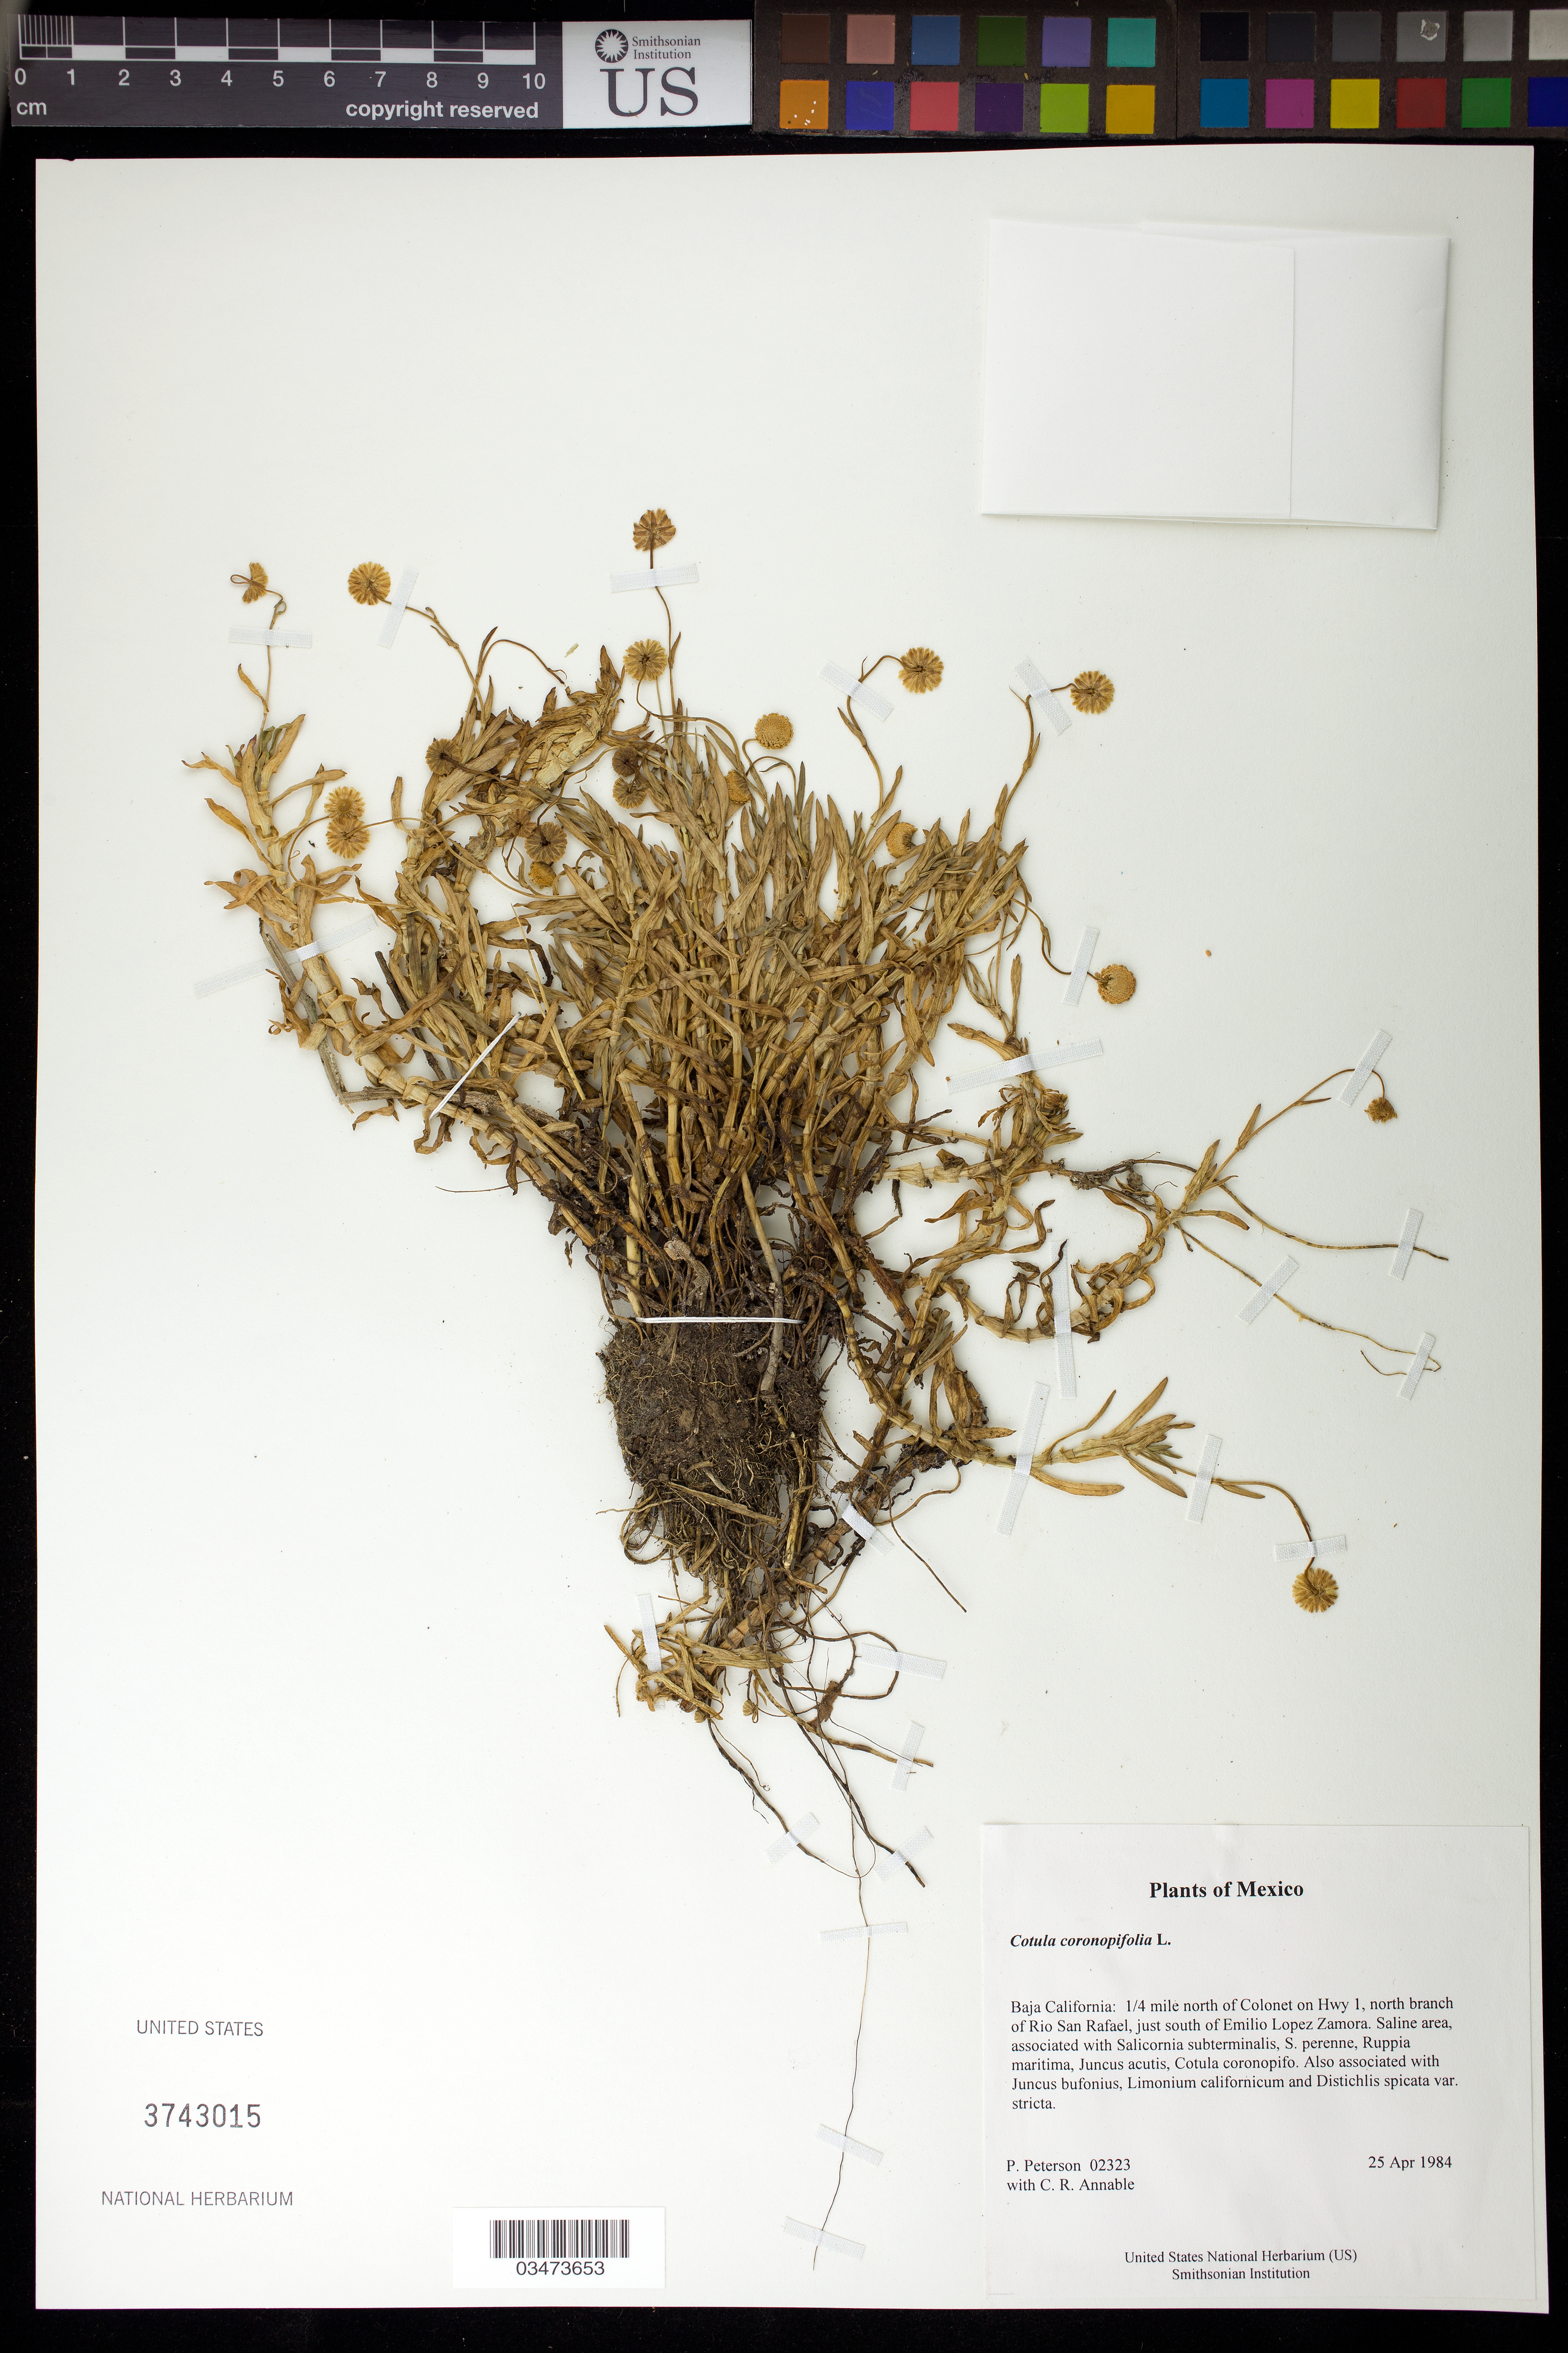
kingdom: Plantae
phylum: Tracheophyta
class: Magnoliopsida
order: Asterales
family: Asteraceae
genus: Cotula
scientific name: Cotula coronopifolia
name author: L.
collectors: P. M. Peterson & C. R. Annable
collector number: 02323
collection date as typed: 25 Apr 1984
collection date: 1984-04-25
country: Mexico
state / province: Baja California Norte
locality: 1/4 mile north of Colonet on Hwy 1, north branch of Rio San Rafael, just south of Emilio Lopez Zamora.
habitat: Saline area, associated with Salicornia subterminalis, S. perenne, Ruppia maritima, Juncus acutis, Cotula coronopifo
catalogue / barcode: US 3743015